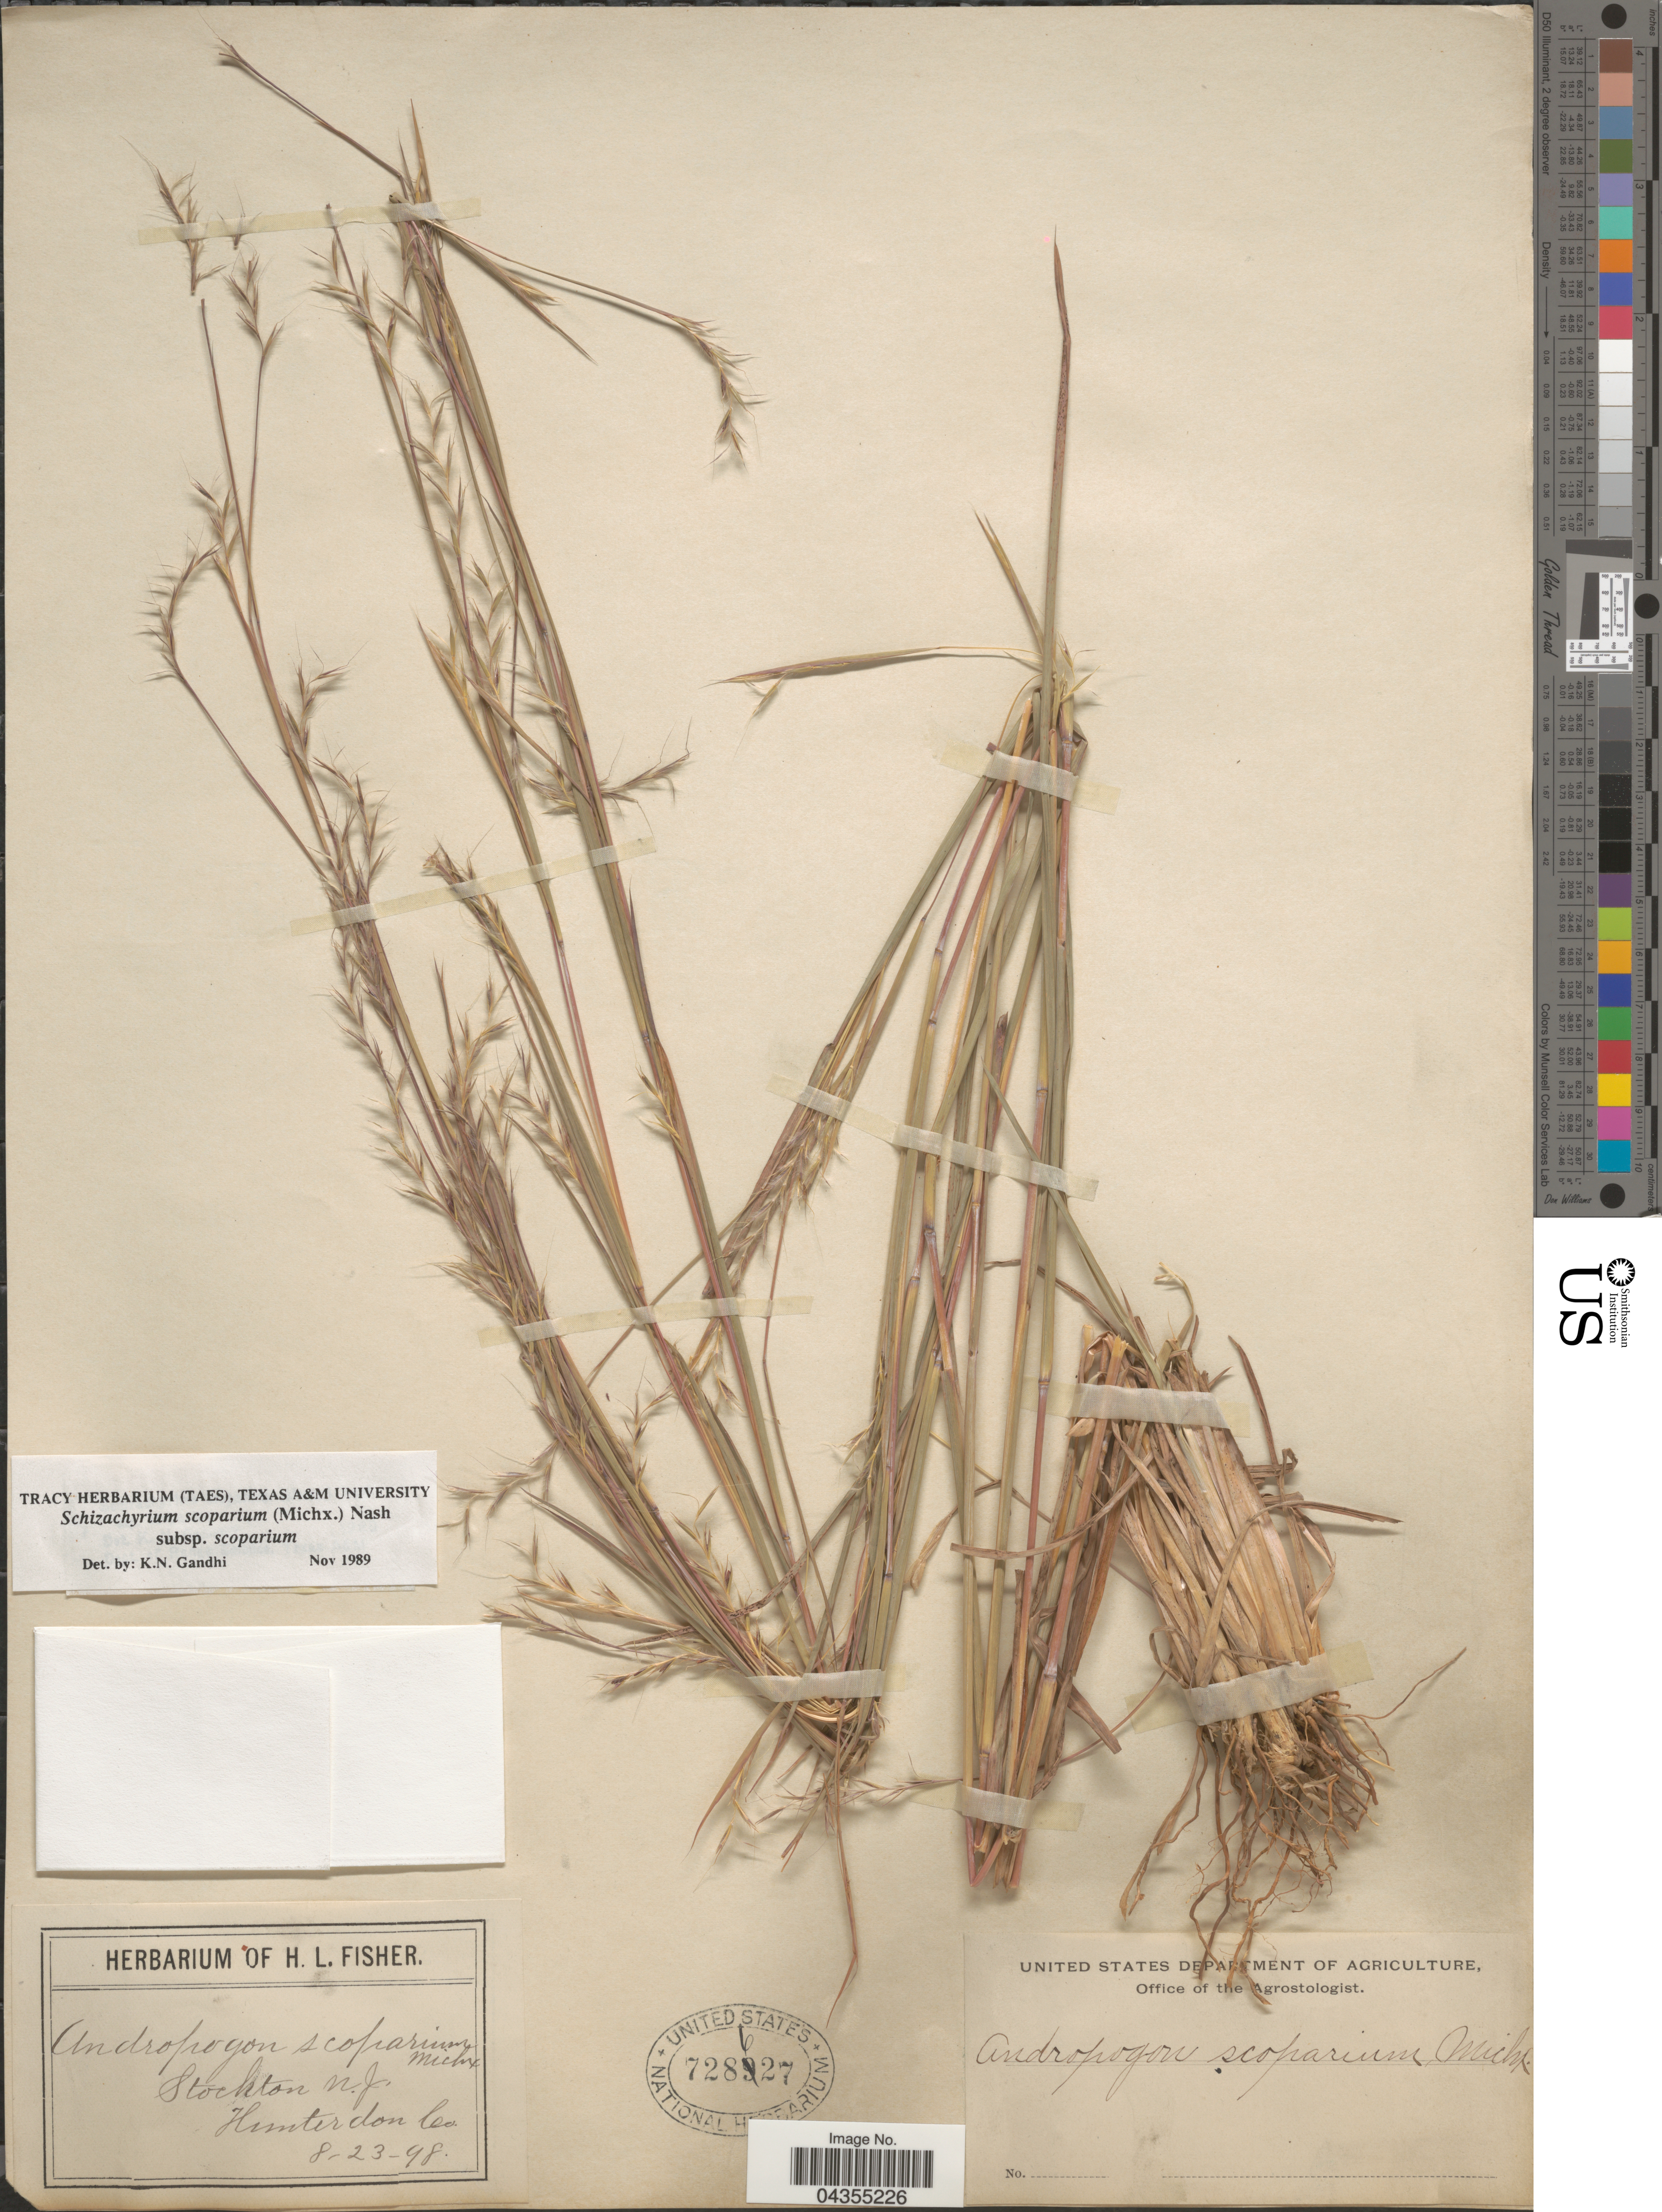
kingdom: Plantae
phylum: Tracheophyta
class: Liliopsida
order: Poales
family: Poaceae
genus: Schizachyrium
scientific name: Schizachyrium scoparium var. scoparium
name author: (Michx.) Nash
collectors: ex herb. of H. L. Fisher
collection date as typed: Transcribed d/m/y: 23/8/98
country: United States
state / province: New Jersey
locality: Stockton, Hunterdon Co.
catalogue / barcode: US 728627